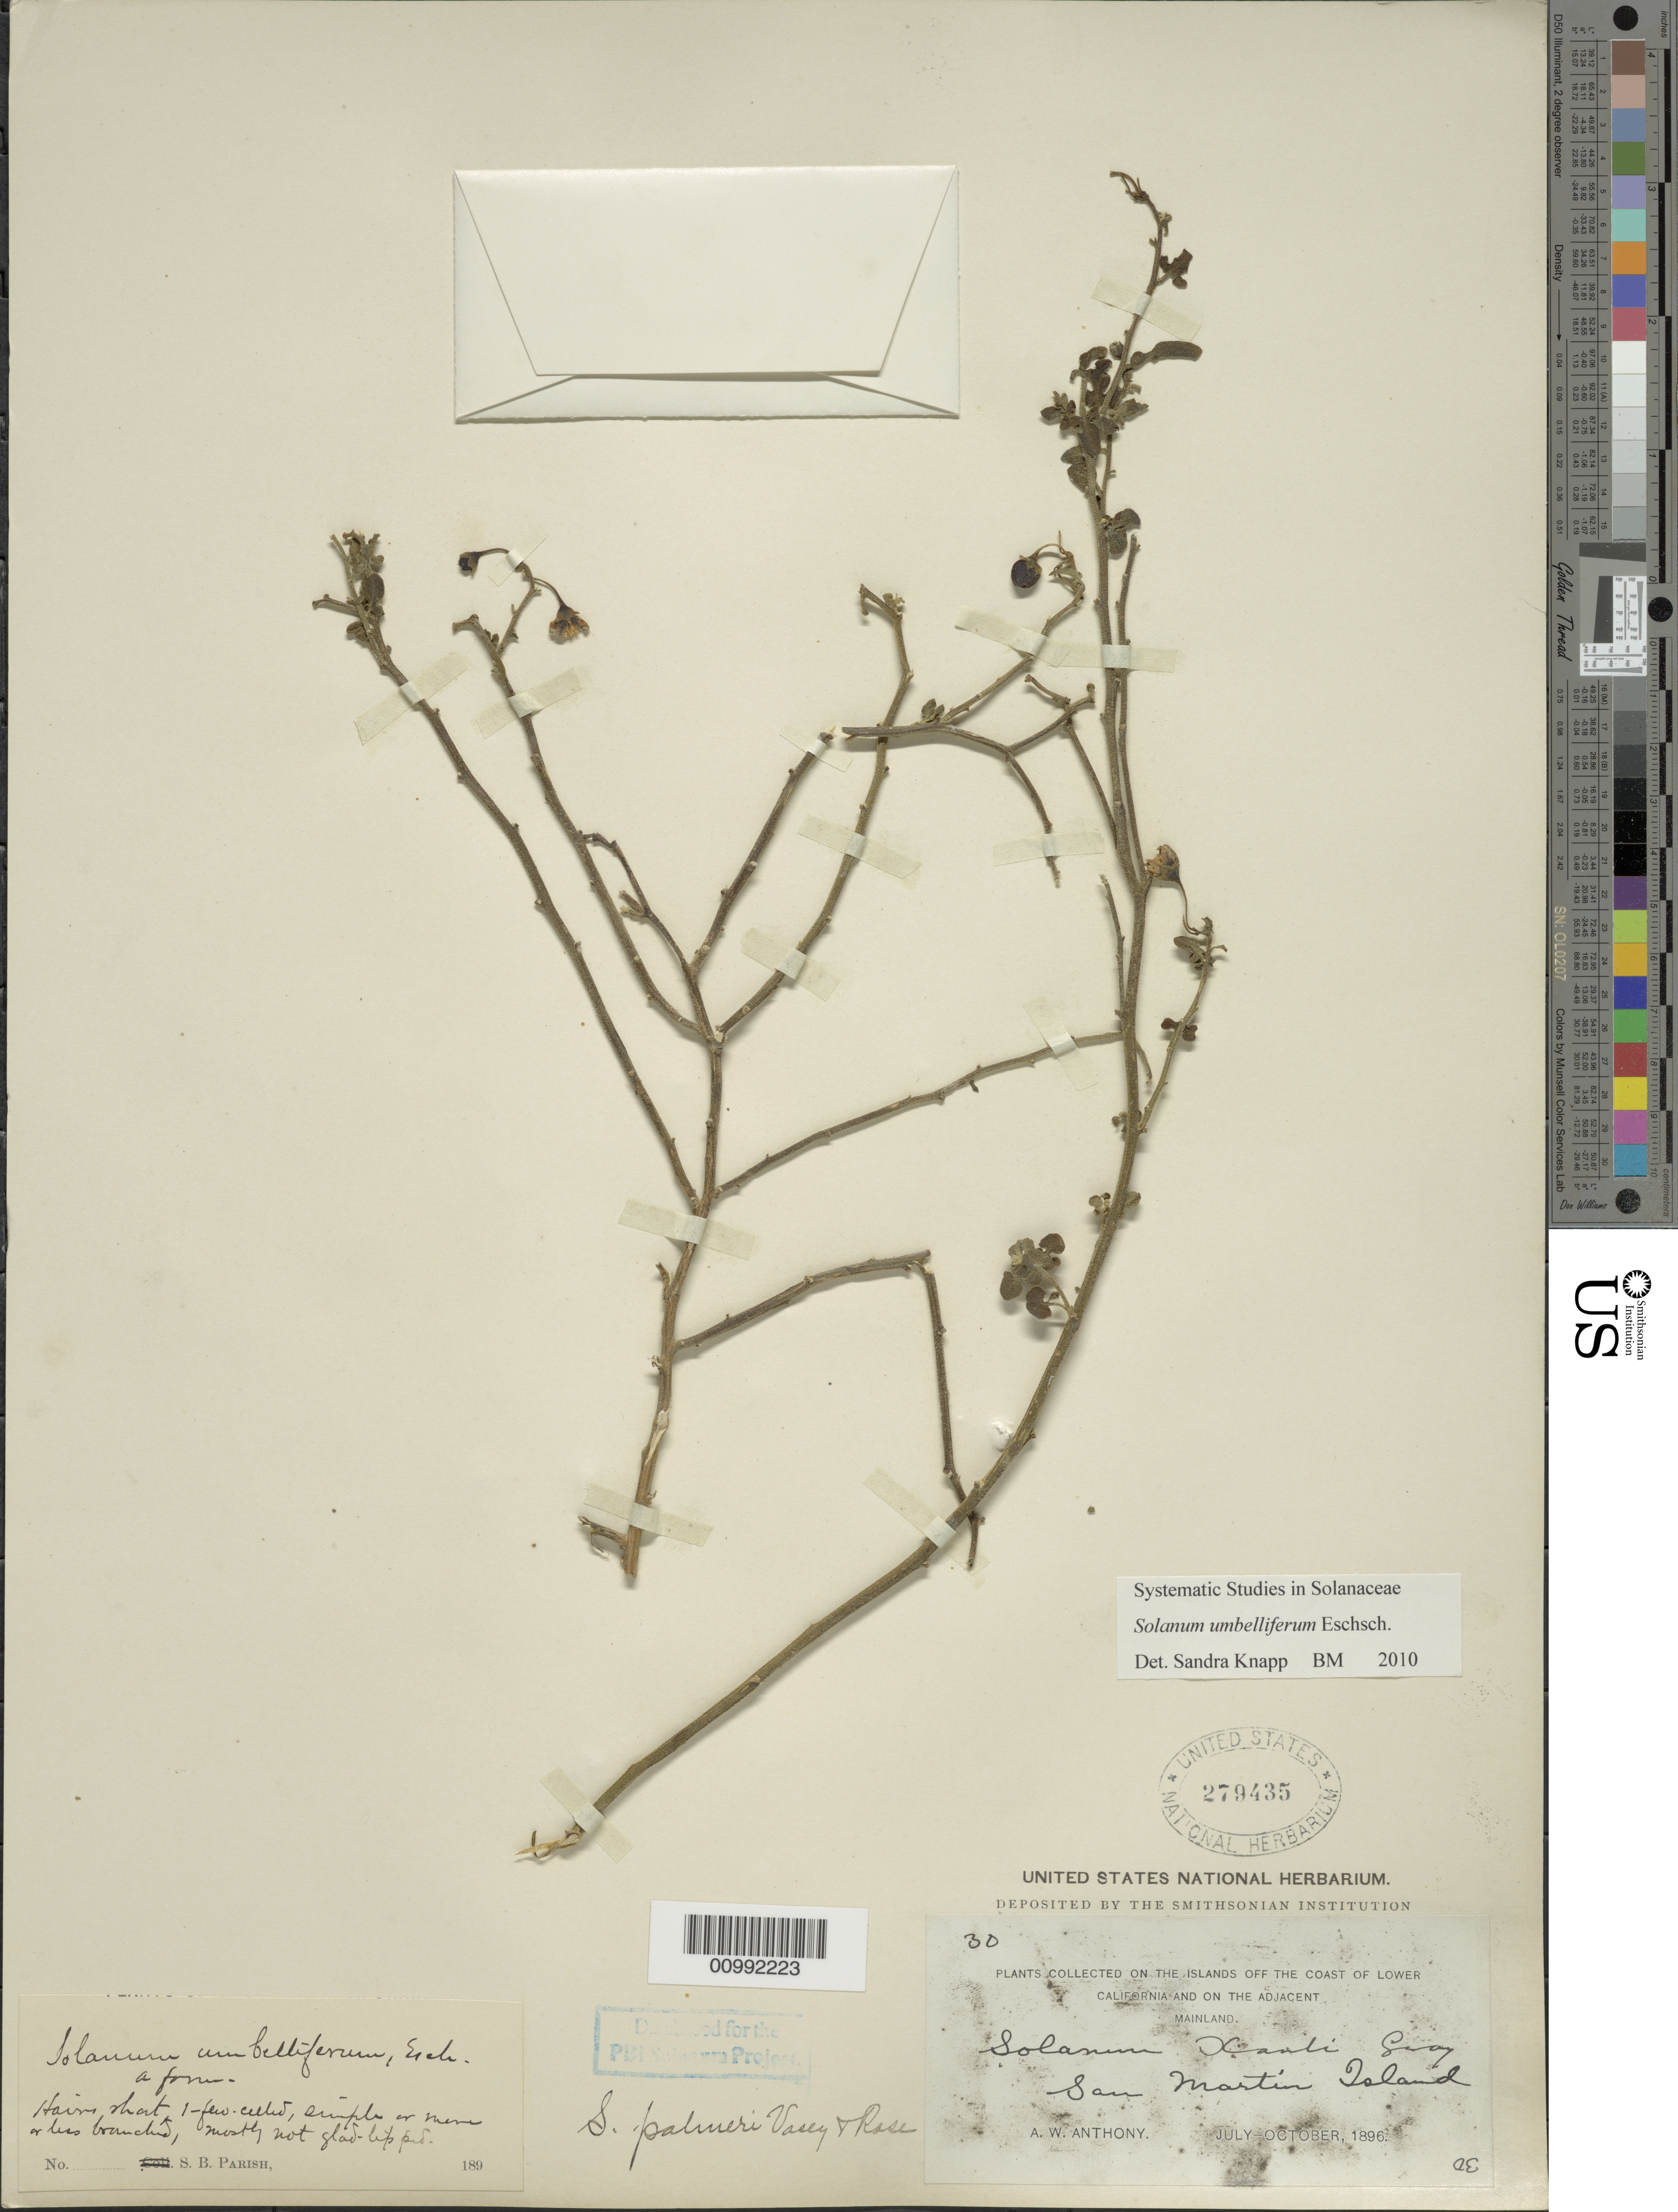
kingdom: Plantae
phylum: Tracheophyta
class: Magnoliopsida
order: Solanales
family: Solanaceae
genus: Solanum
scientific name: Solanum umbelliferum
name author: Eschsch.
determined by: Knapp, S. D.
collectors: A. W. Anthony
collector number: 30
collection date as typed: Jul 1896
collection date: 1896-07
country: Mexico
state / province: Baja California Norte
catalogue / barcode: US 279435